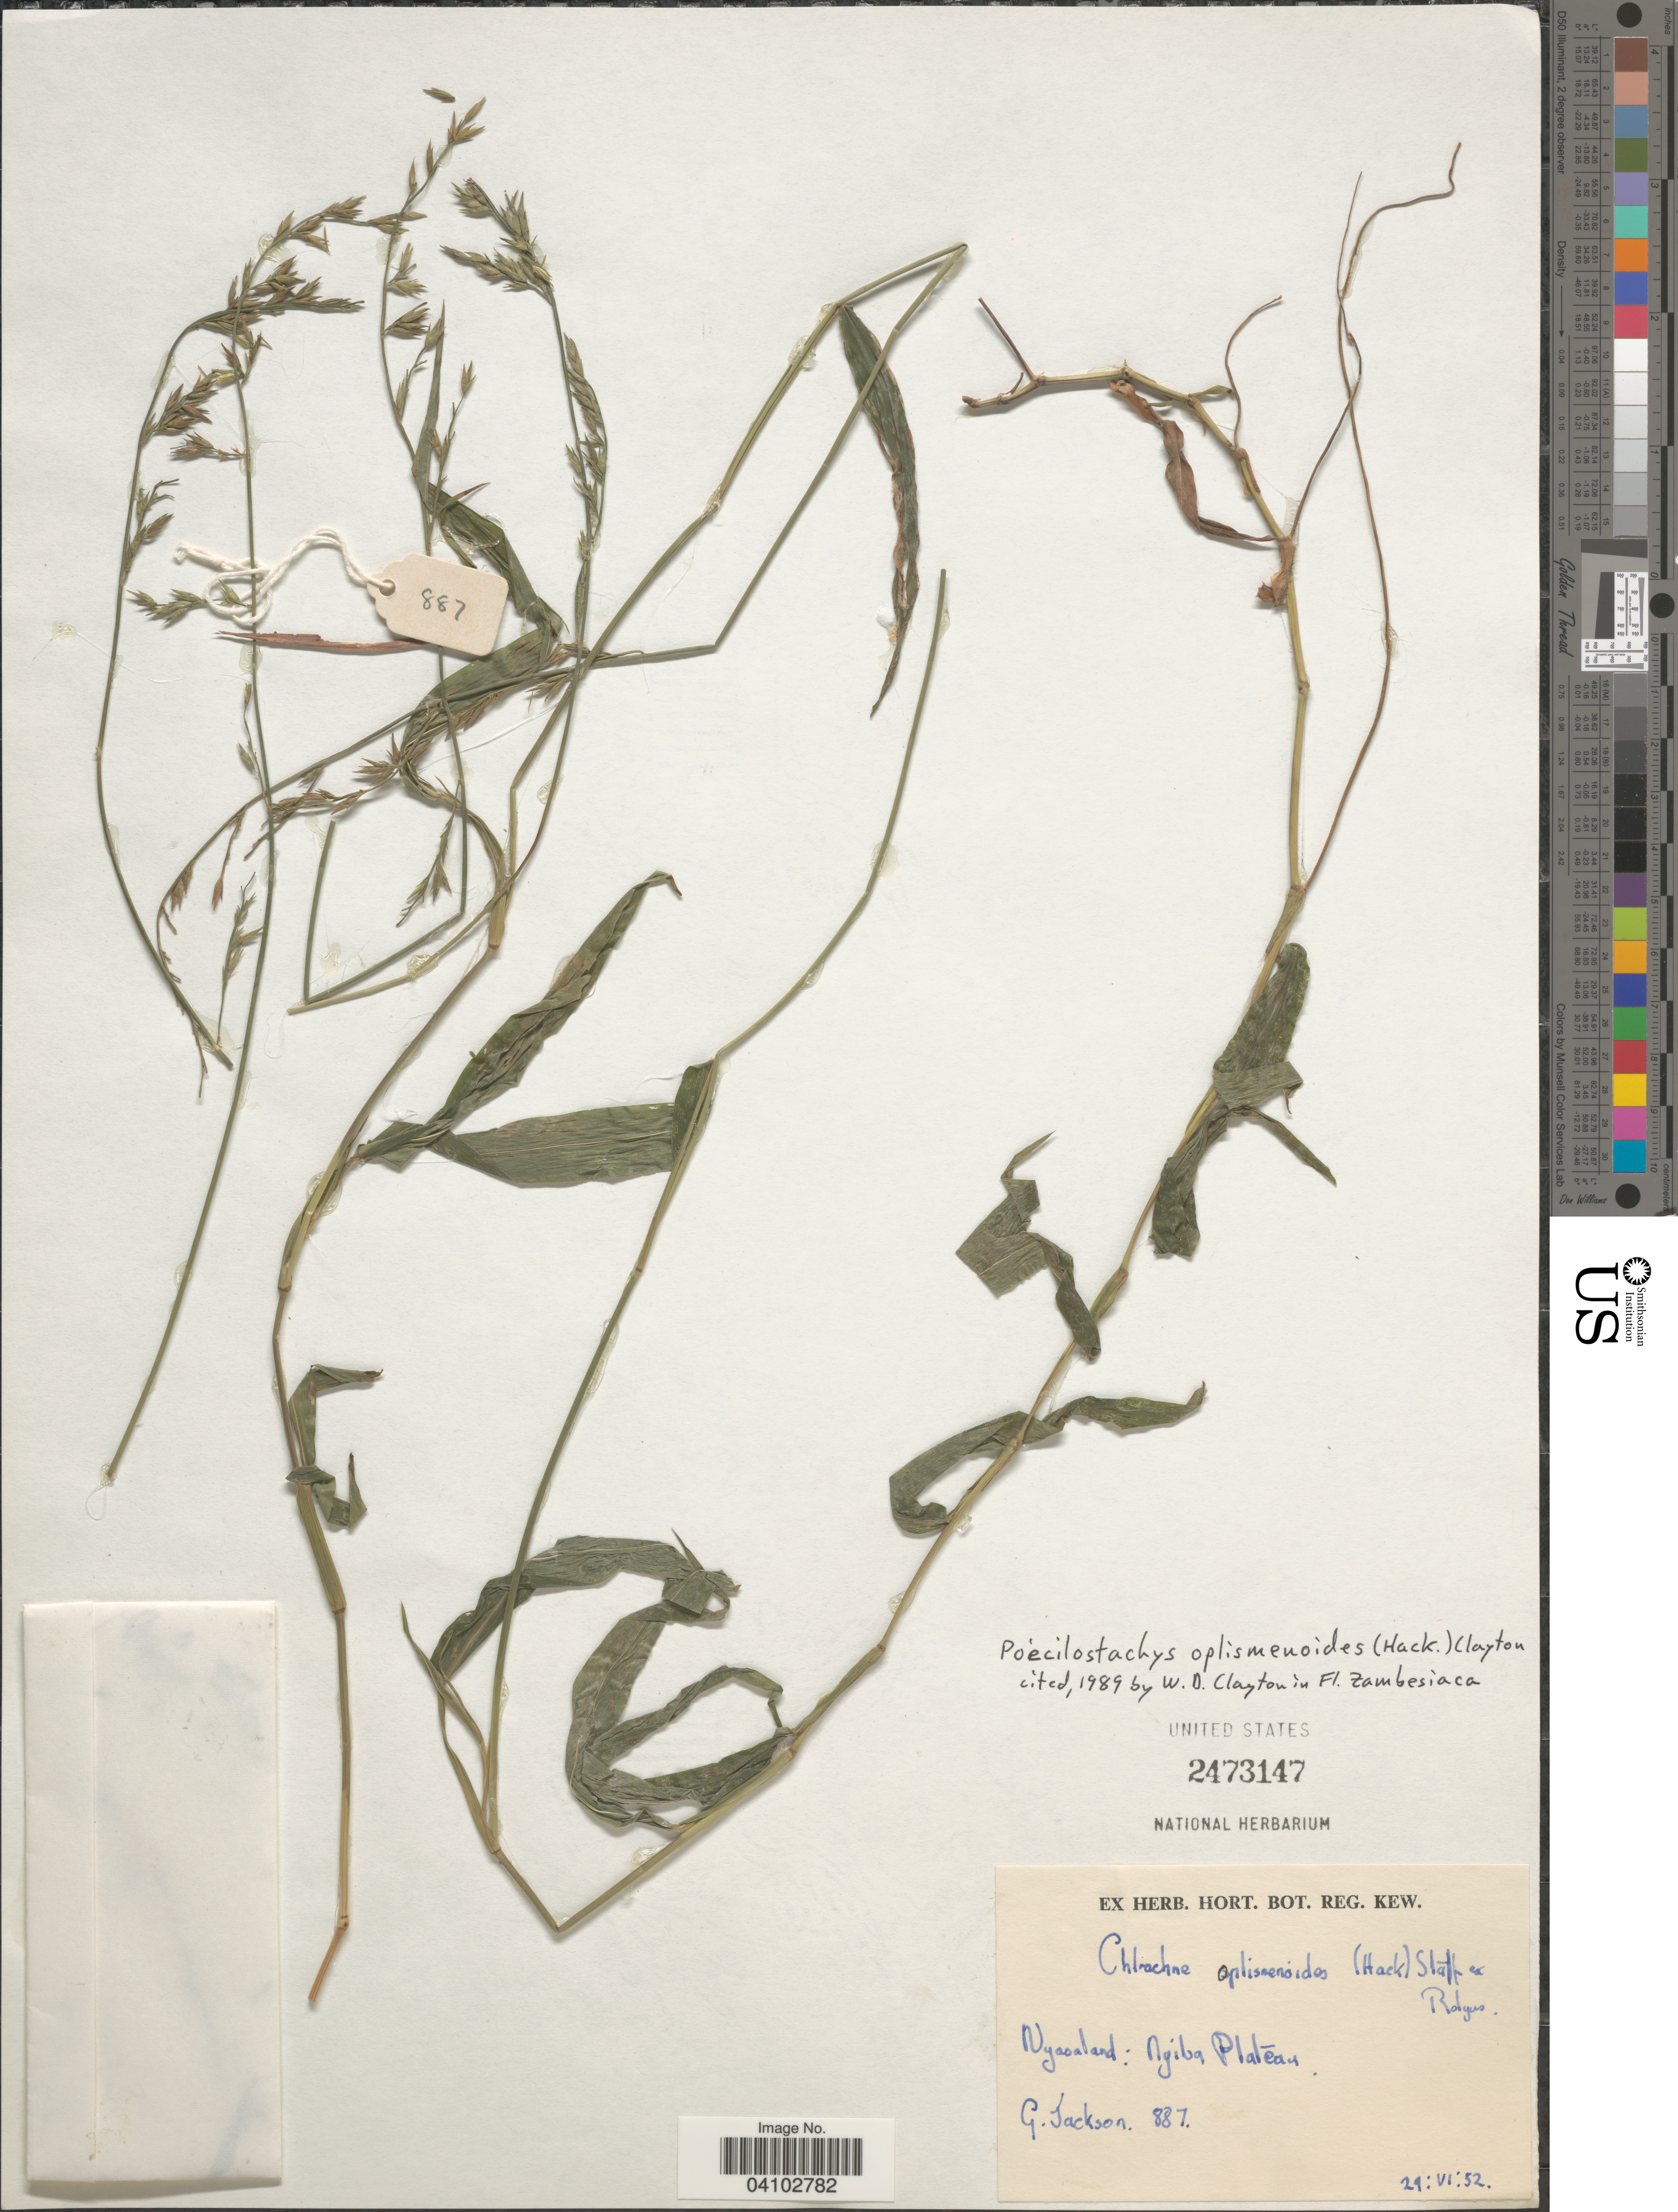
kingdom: Plantae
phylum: Tracheophyta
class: Liliopsida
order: Poales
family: Poaceae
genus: Poecilostachys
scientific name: Poecilostachys oplismenoides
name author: (Hack.) Clayton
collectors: G. Jackson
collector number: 887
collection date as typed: Transcribed d/m/y: 29/6/52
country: Malawi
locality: Nyasaland: Nyika Plateau.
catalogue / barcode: US 2473147